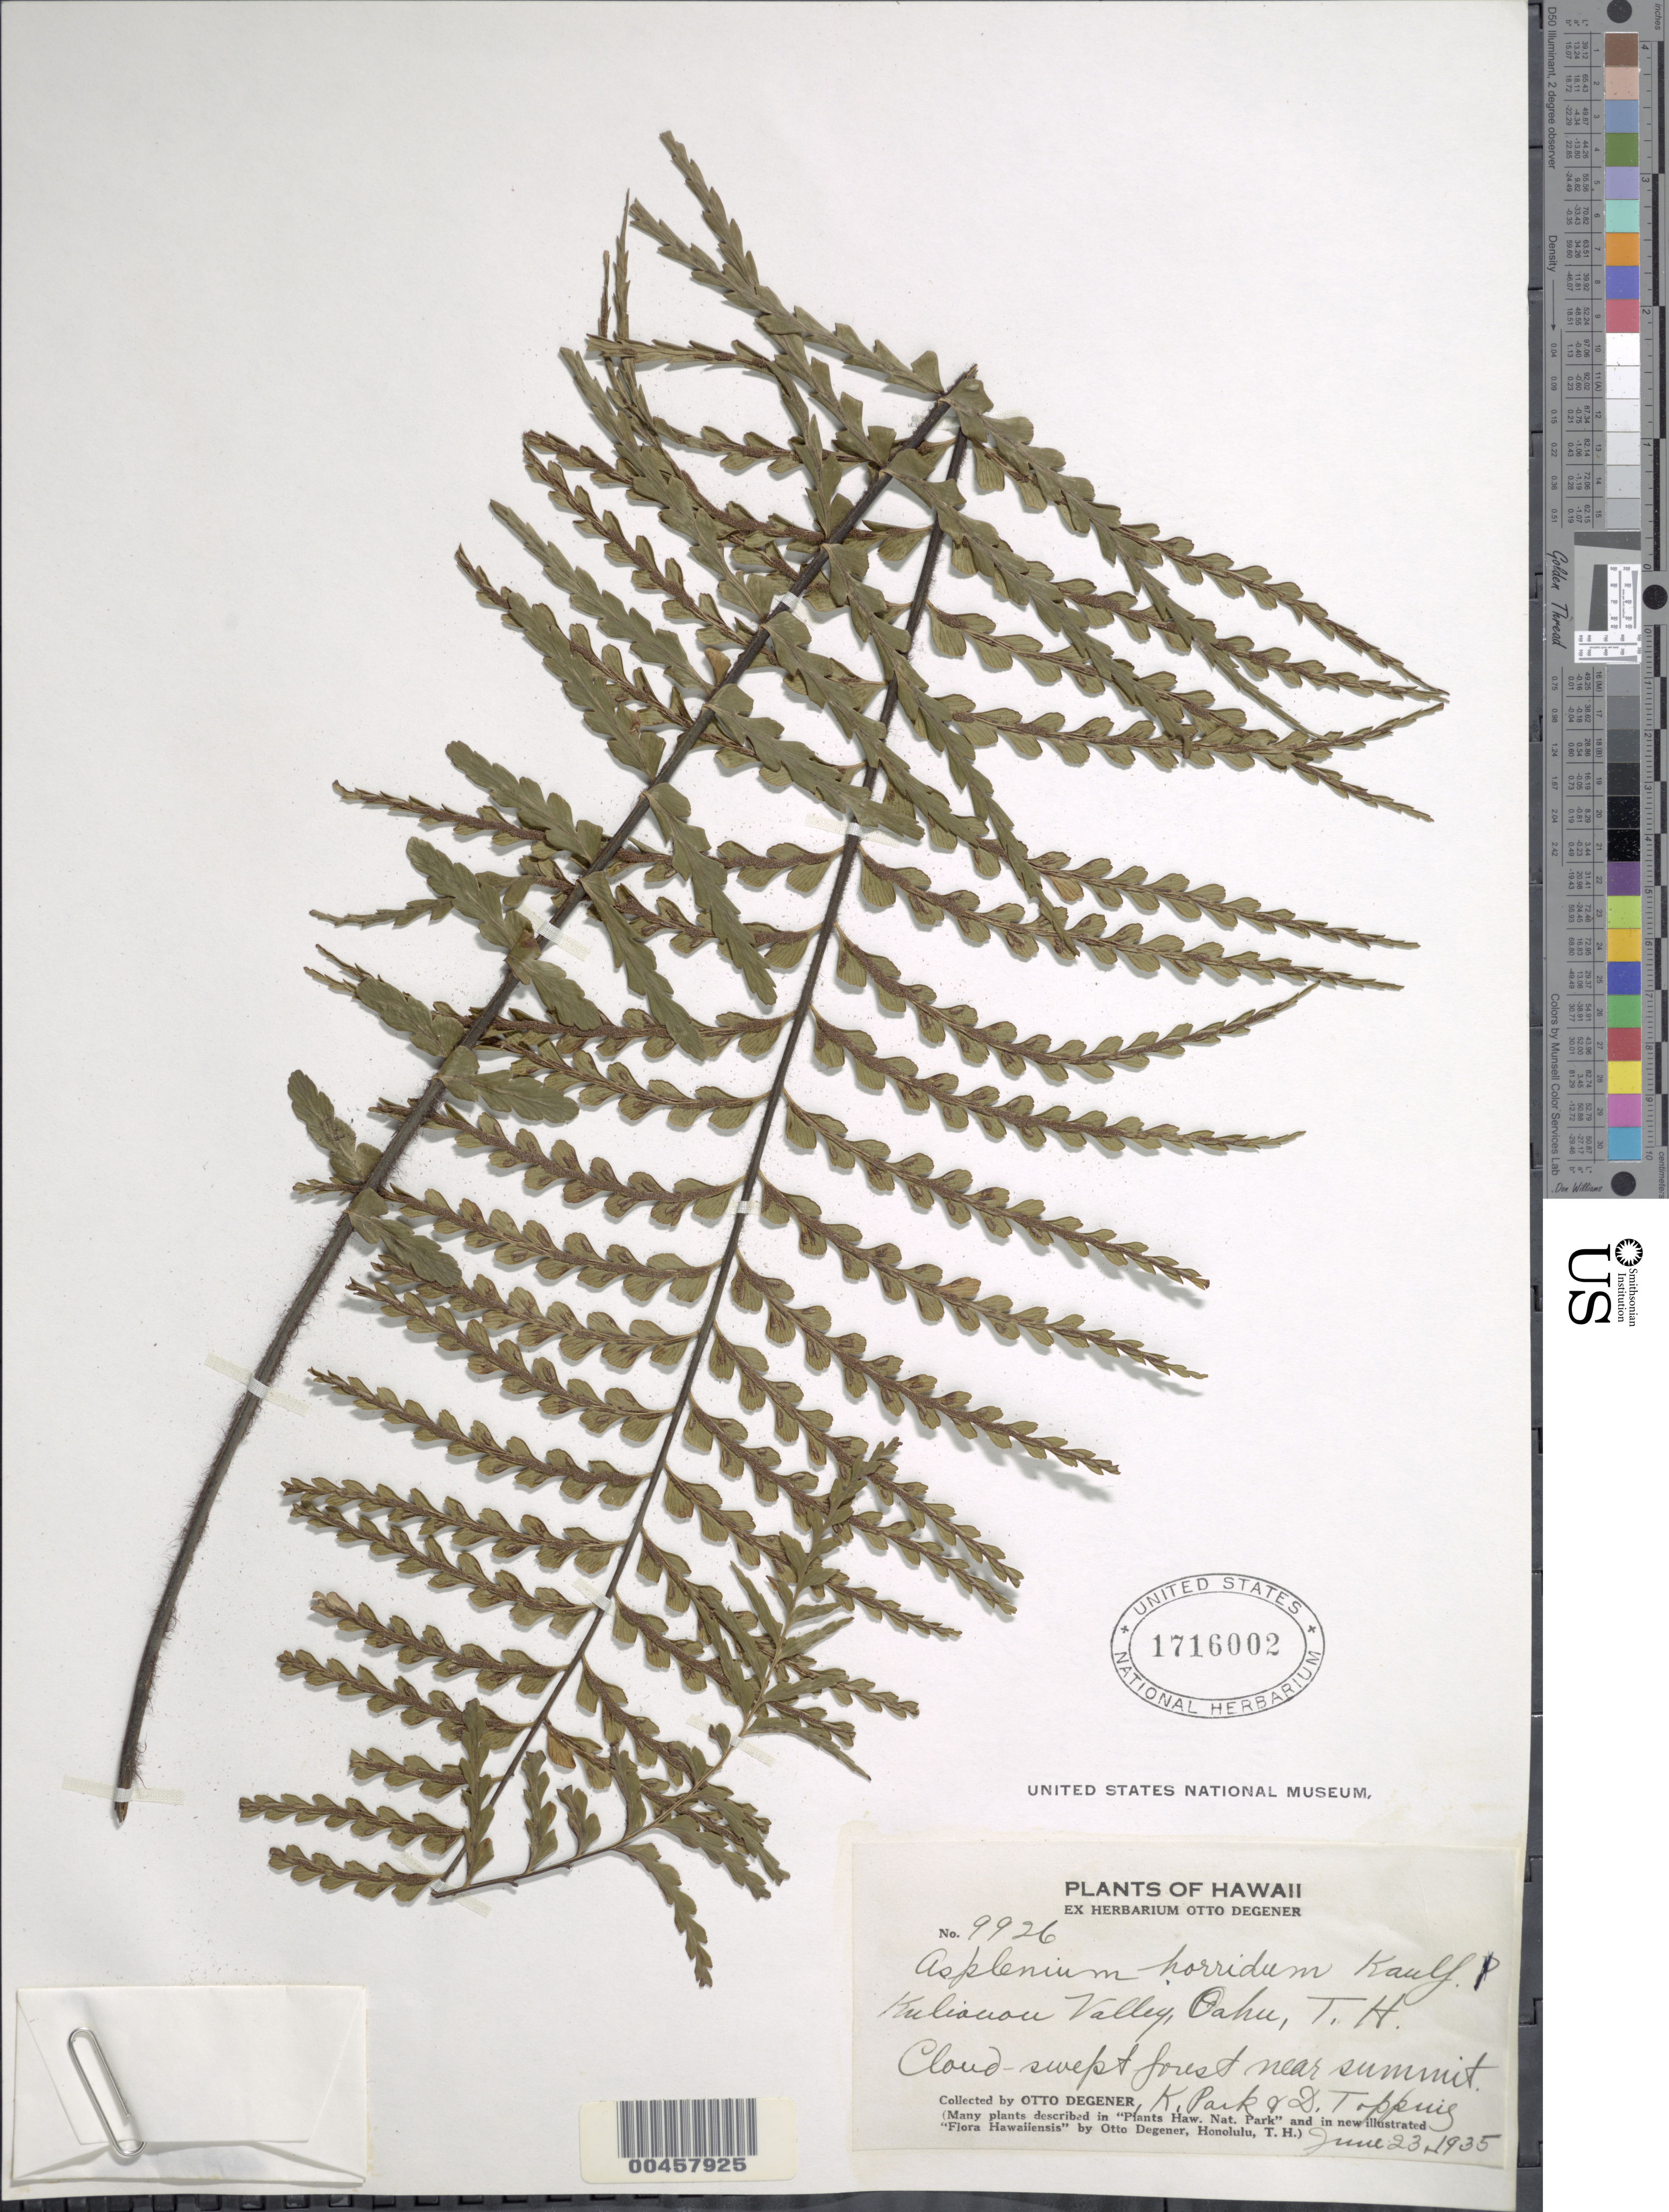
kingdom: Plantae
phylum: Tracheophyta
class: Polypodiopsida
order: Polypodiales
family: Aspleniaceae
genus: Asplenium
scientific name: Asplenium horridum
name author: Kaulf.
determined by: Salgado, A. E.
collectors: O. Degener, K. Park & D. L. Topping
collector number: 9926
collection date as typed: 23 Jun 1935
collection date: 1935-06-23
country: United States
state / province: Hawaii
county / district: Honolulu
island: Oahu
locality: Kuliauou Valley, Oahu, T.H.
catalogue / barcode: US 1716002